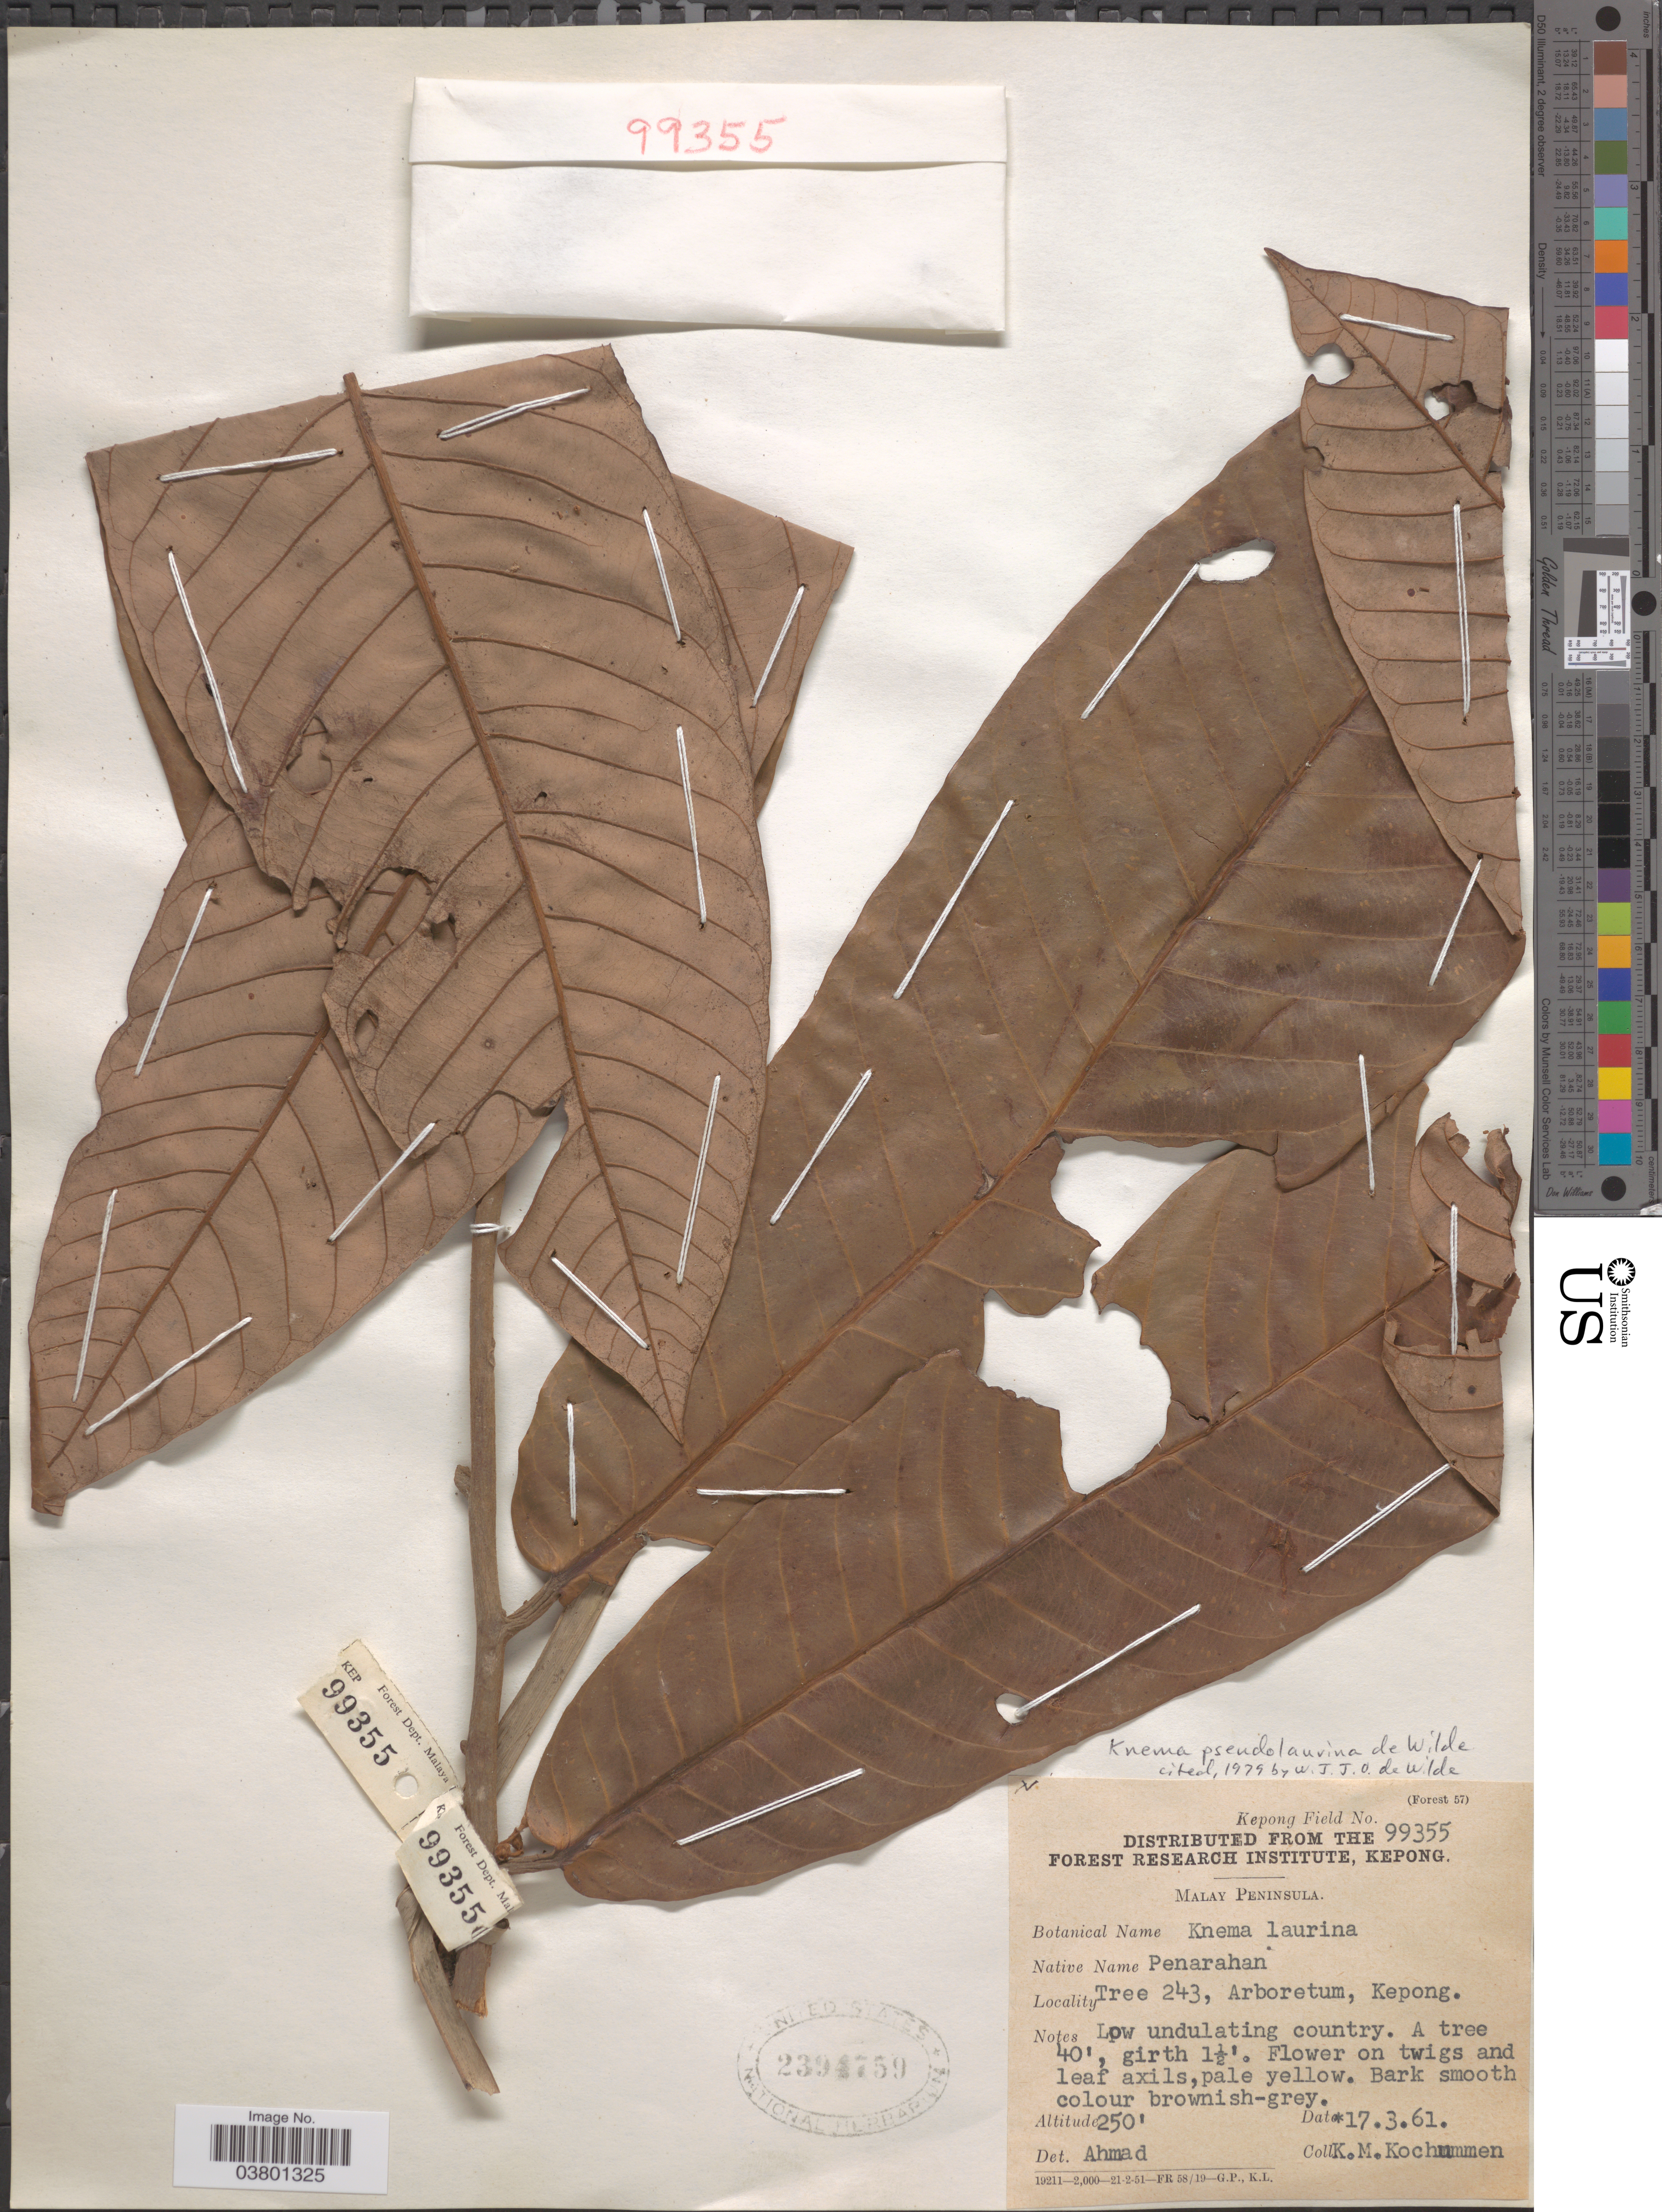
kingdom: Plantae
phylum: Tracheophyta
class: Magnoliopsida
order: Magnoliales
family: Myristicaceae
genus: Knema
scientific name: Knema pseudolaurina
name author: W.J. de Wilde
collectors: K. Kochummen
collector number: Kepong Field 99355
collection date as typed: Transcribed d/m/y: 17/3/61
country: Malaysia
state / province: Kuala Lumpur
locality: Malay Peninsula. Arboretum Kepong. Low undulating country.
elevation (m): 76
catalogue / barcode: US 2394759